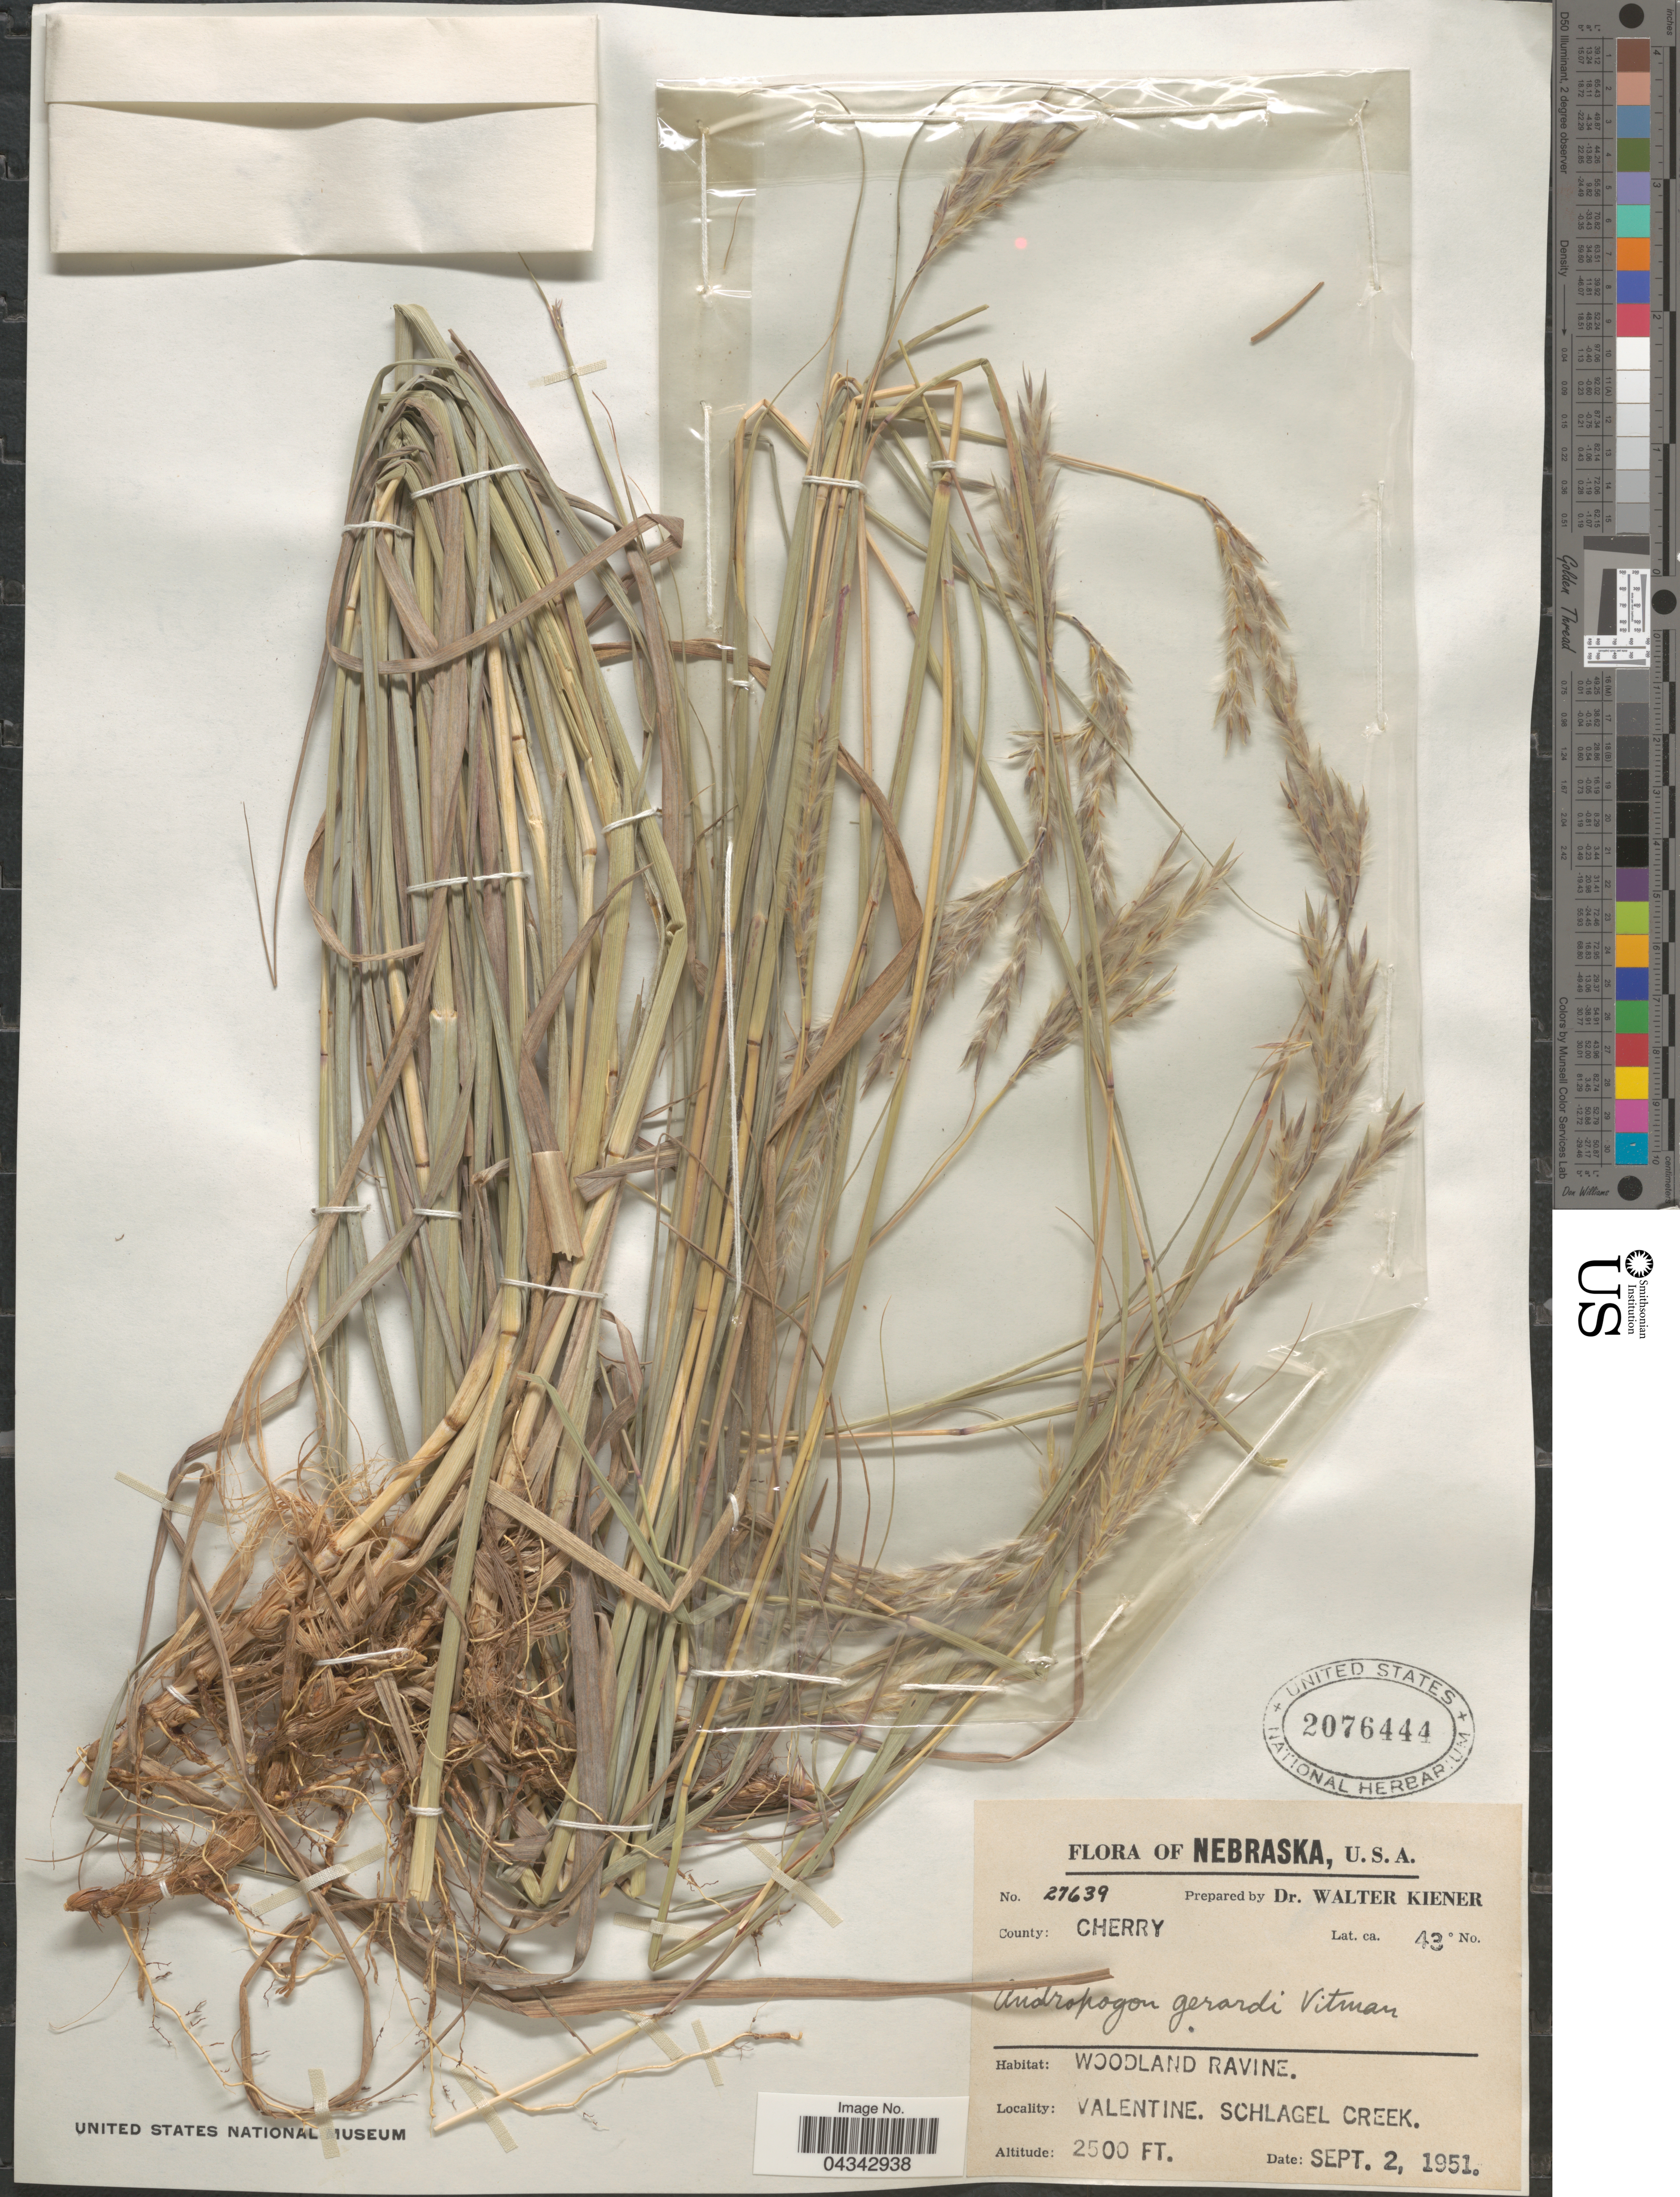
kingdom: Plantae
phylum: Tracheophyta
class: Liliopsida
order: Poales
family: Poaceae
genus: Andropogon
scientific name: Andropogon gerardii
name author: Vitman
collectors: W. Kiener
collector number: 27639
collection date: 1951-09-02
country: United States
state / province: Nebraska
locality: County: Cherry. Woodland Ravine. Valentine. Schlagel Creek.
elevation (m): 762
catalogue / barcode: US 2076444